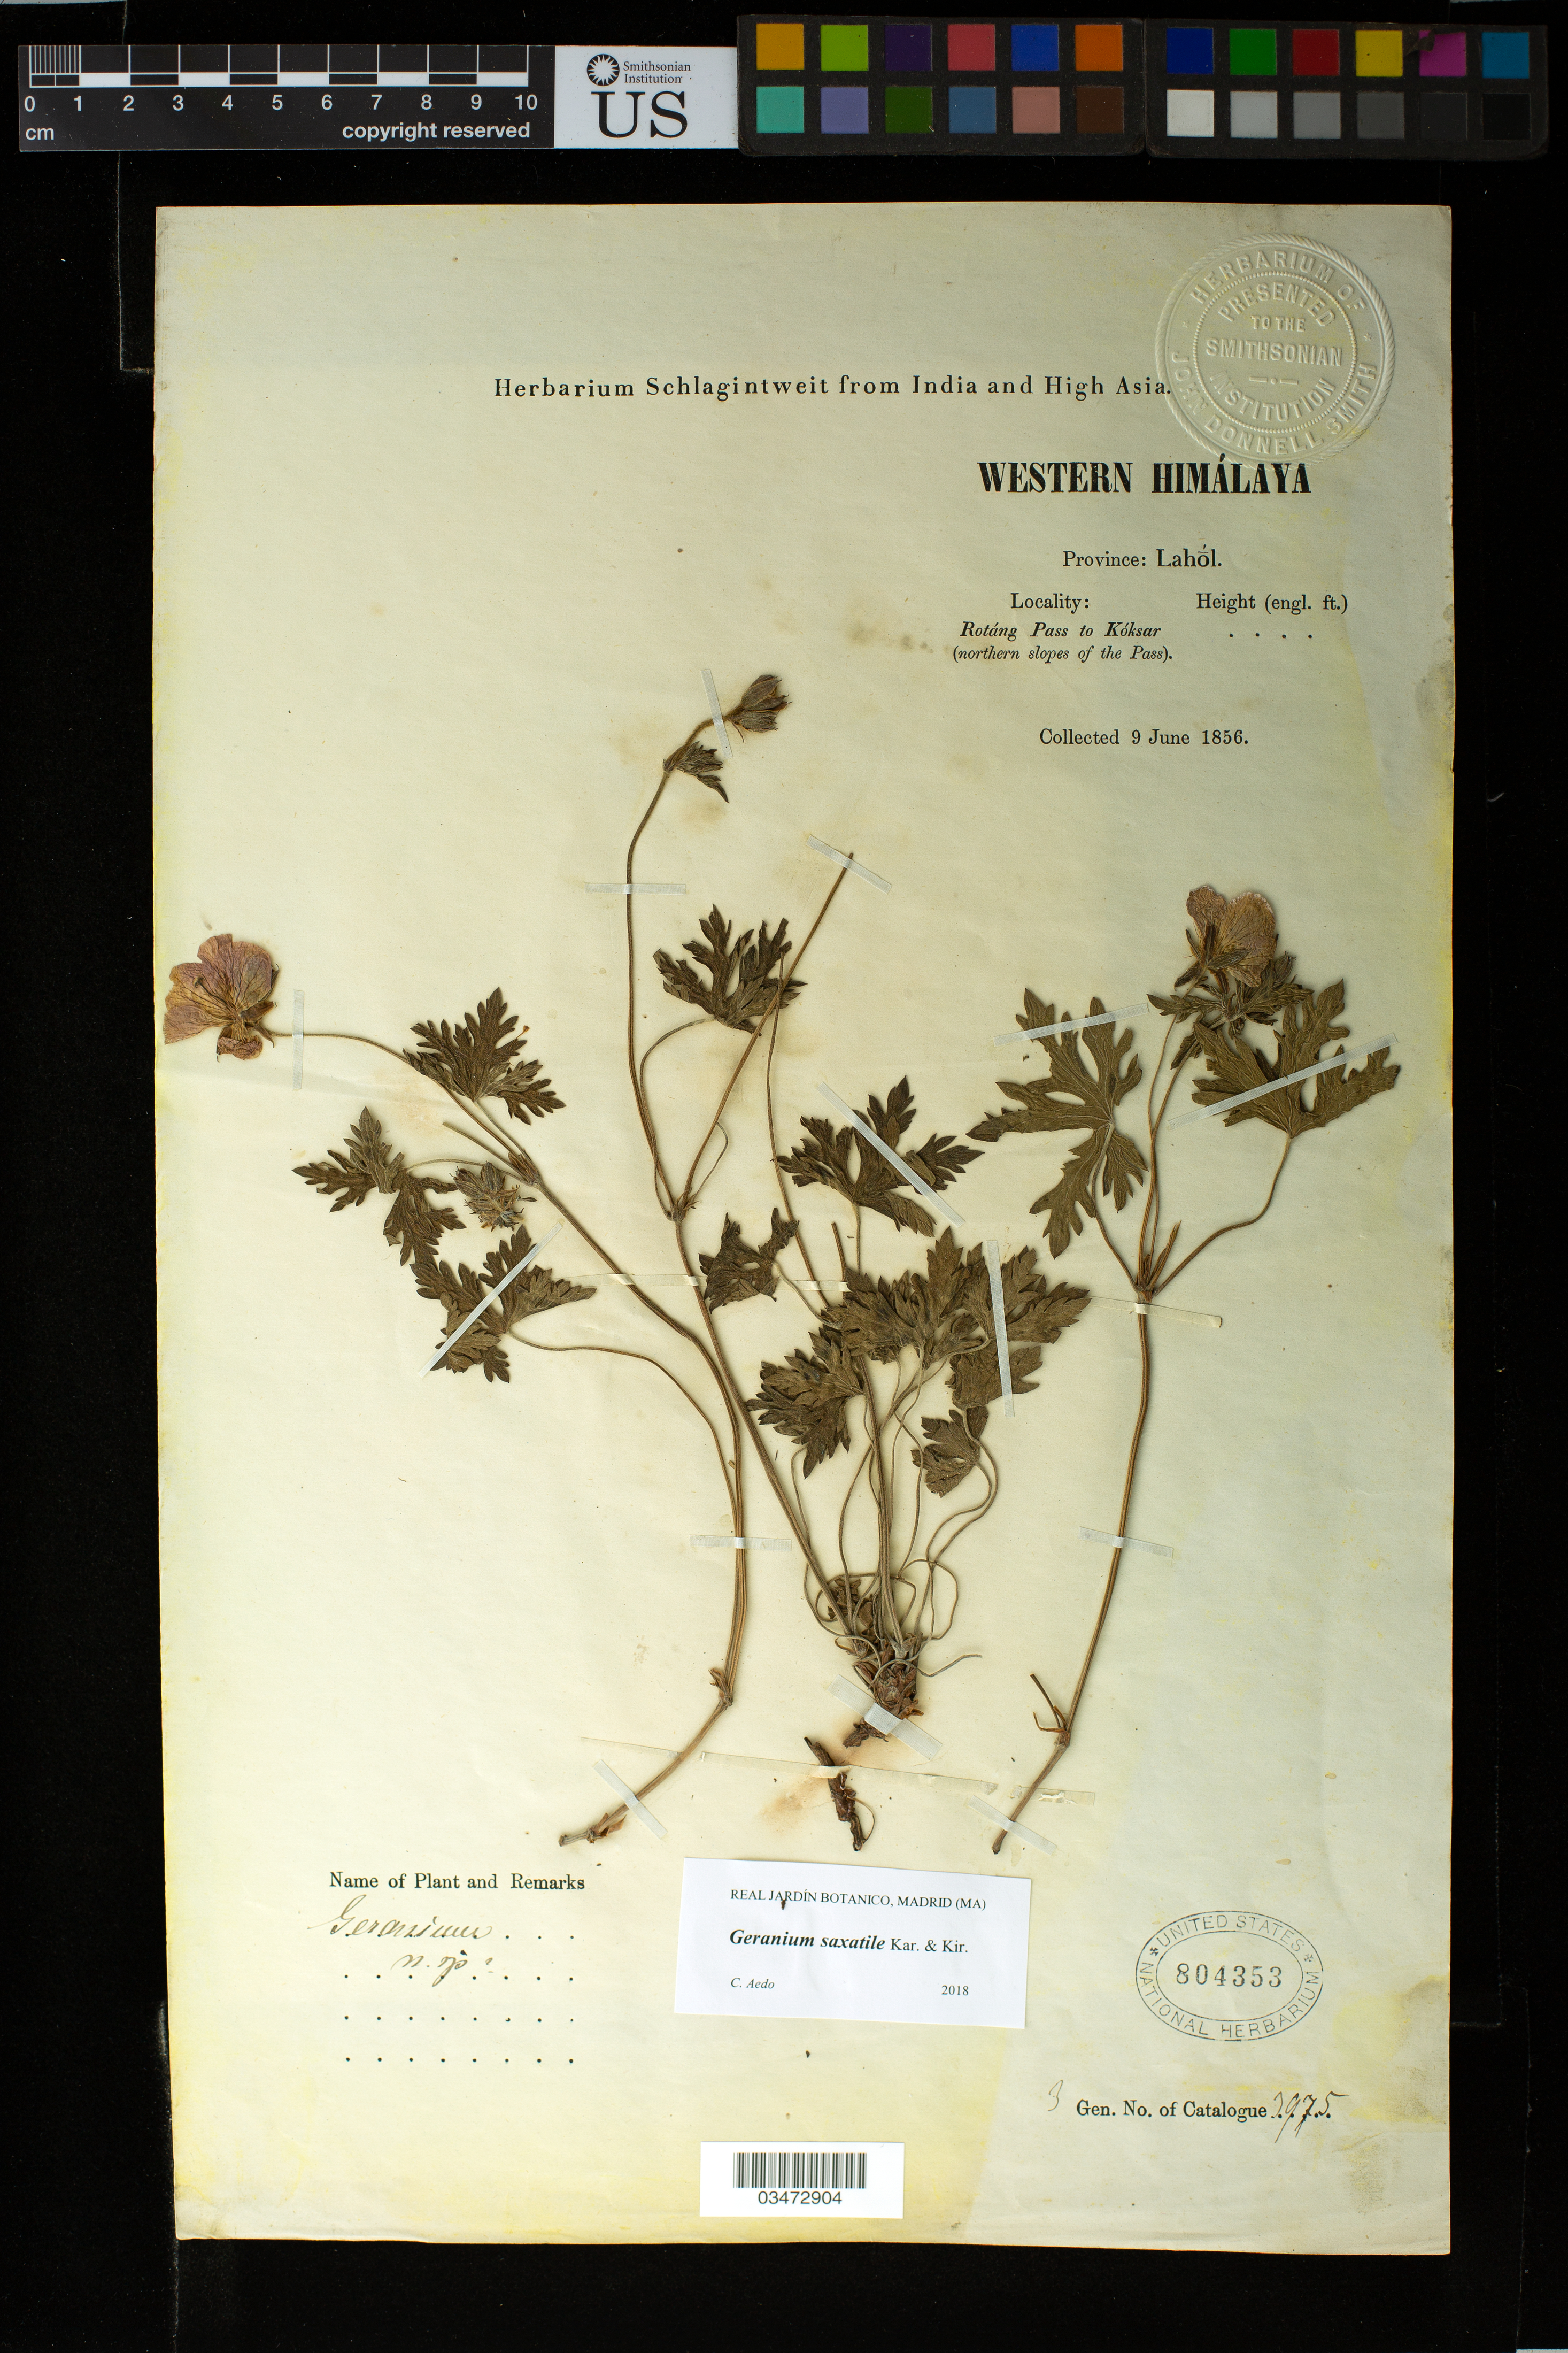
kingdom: Plantae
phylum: Tracheophyta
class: Magnoliopsida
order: Geraniales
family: Geraniaceae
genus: Geranium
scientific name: Geranium saxatile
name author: Kar. & Kir.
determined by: Aedo, C.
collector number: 1975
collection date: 1856-06-09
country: India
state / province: Himachal Pradesh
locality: Prov: Lahol Rotang Pass to Koksar.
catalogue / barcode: US 804353